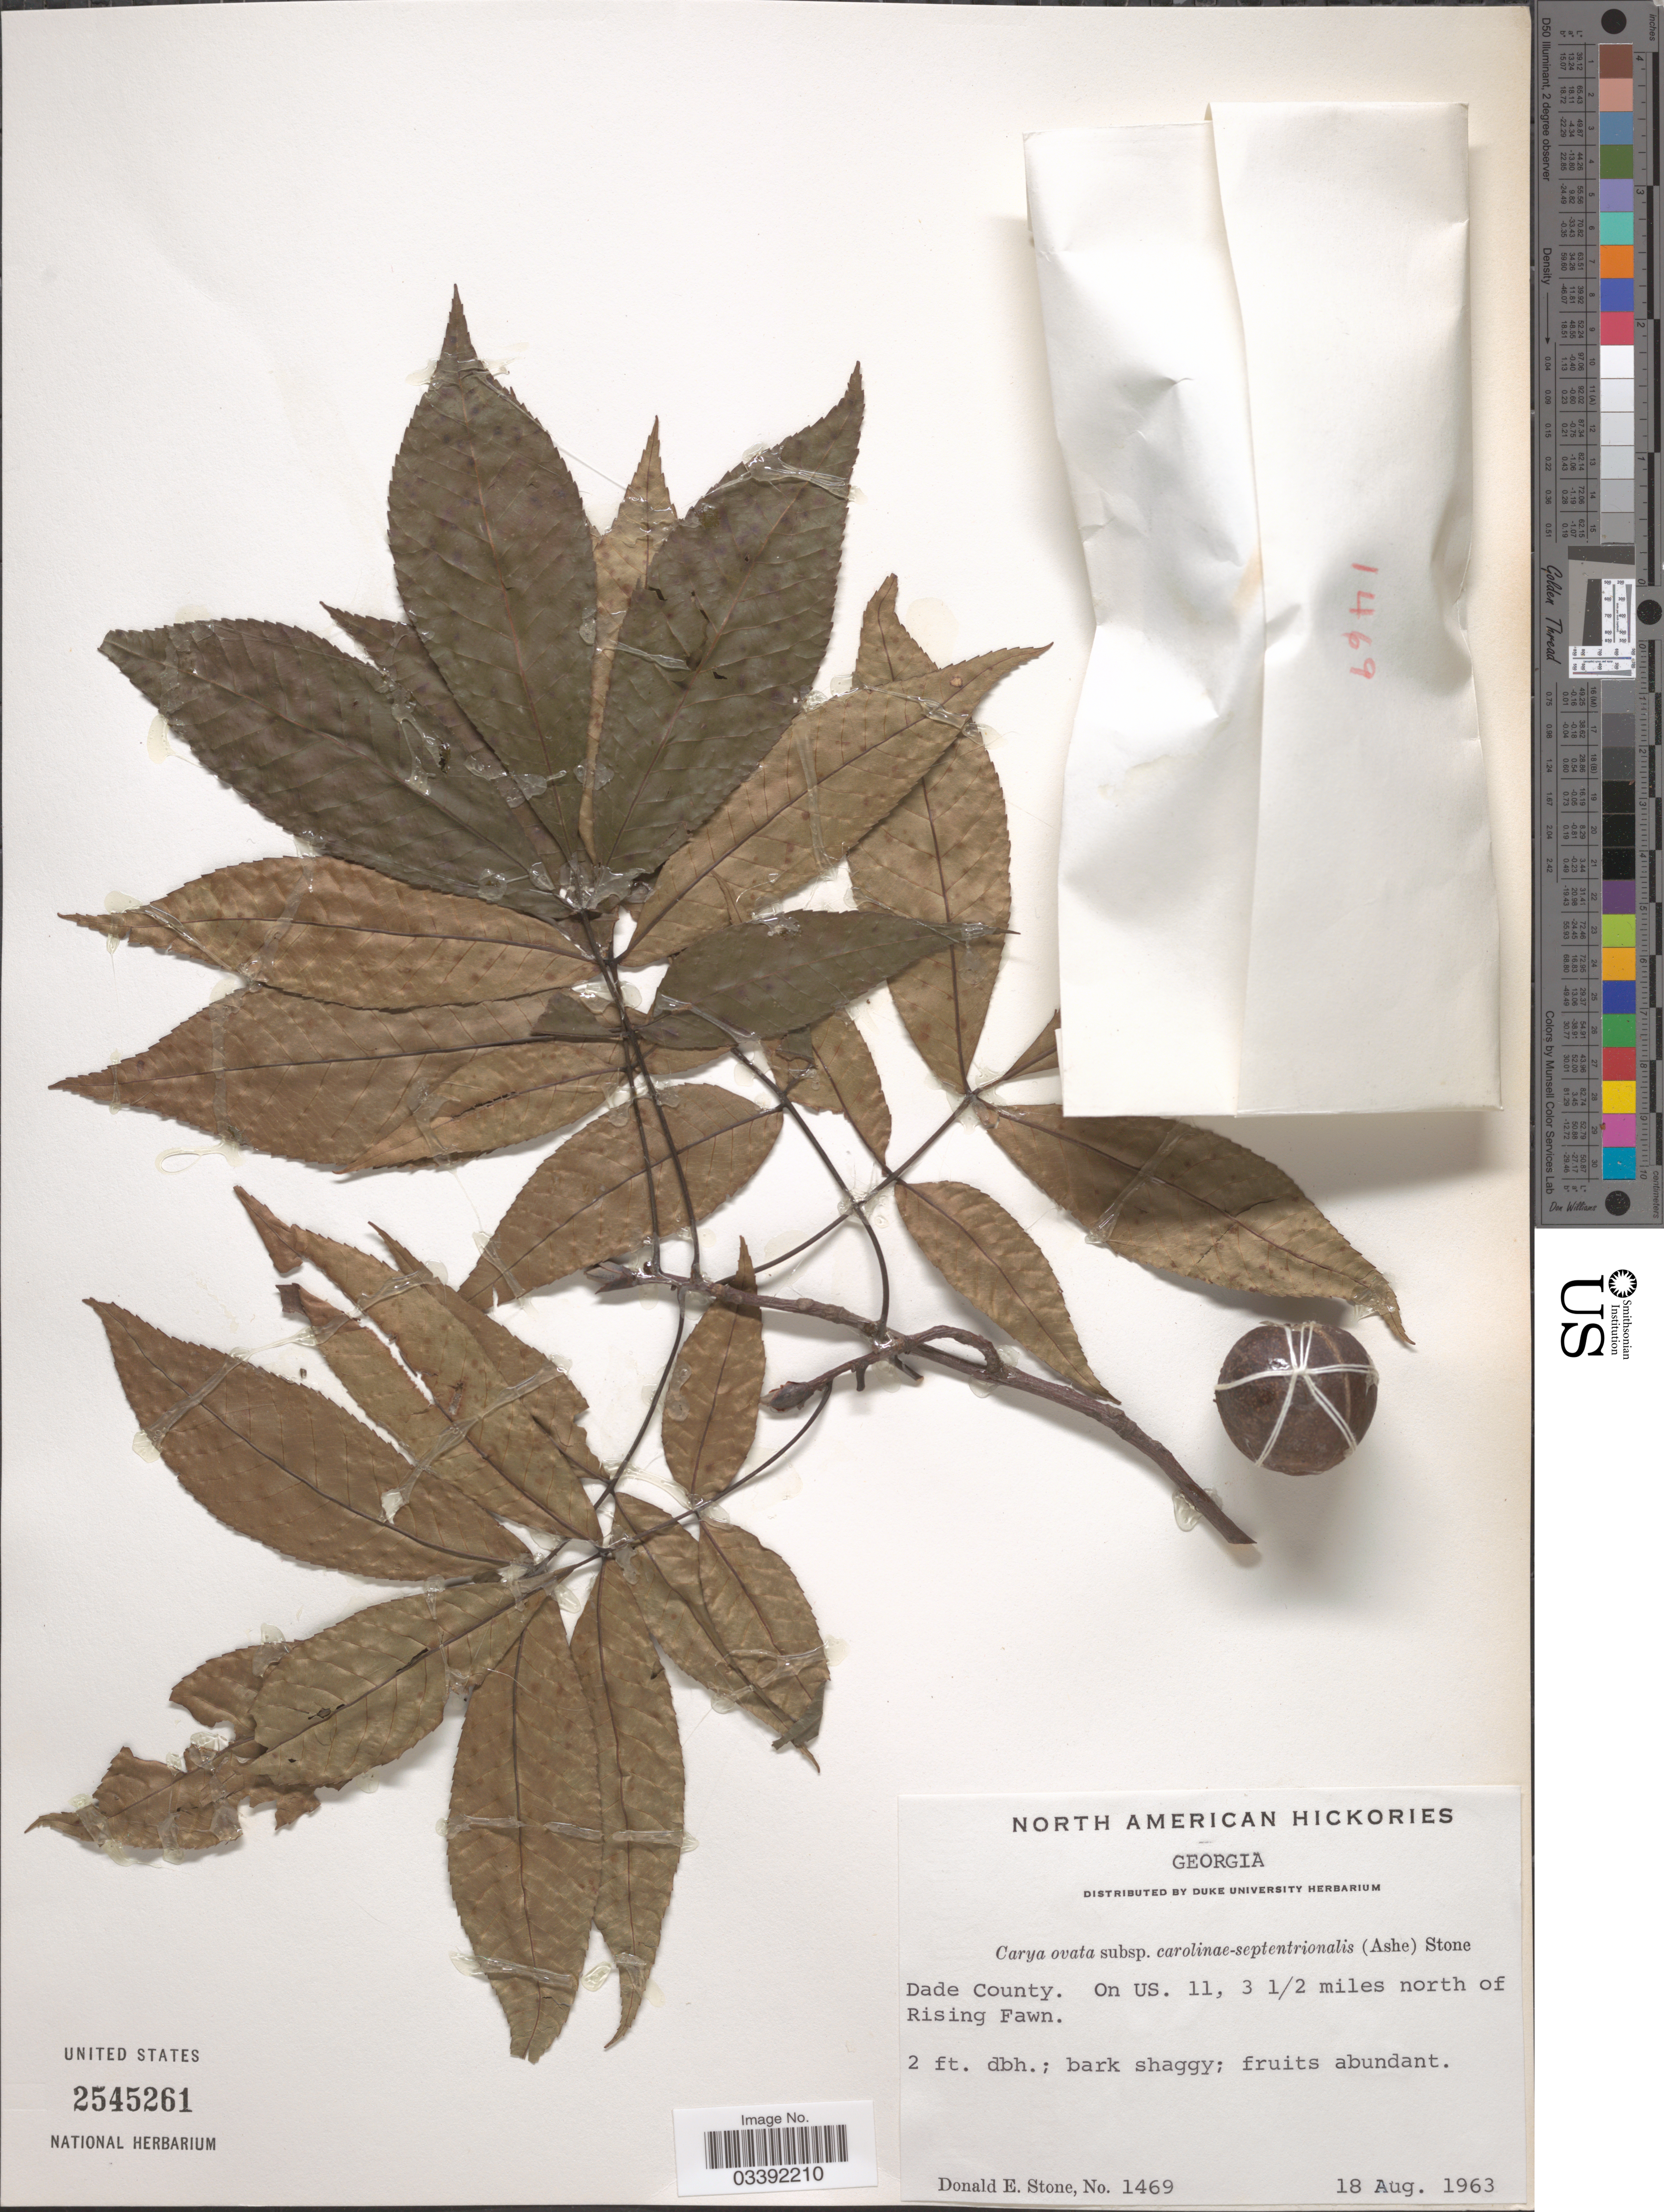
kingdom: Plantae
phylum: Tracheophyta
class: Magnoliopsida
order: Fagales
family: Juglandaceae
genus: Carya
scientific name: Carya ovata subsp. carolinae-septentrionalis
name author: (Ashe) Engl. & Graebn.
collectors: D. Stone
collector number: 1469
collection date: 1963-08-18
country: United States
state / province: Georgia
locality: Dade County. On US. 11, 3 1/2 miles north of Rising Fawn.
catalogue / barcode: US 2545261